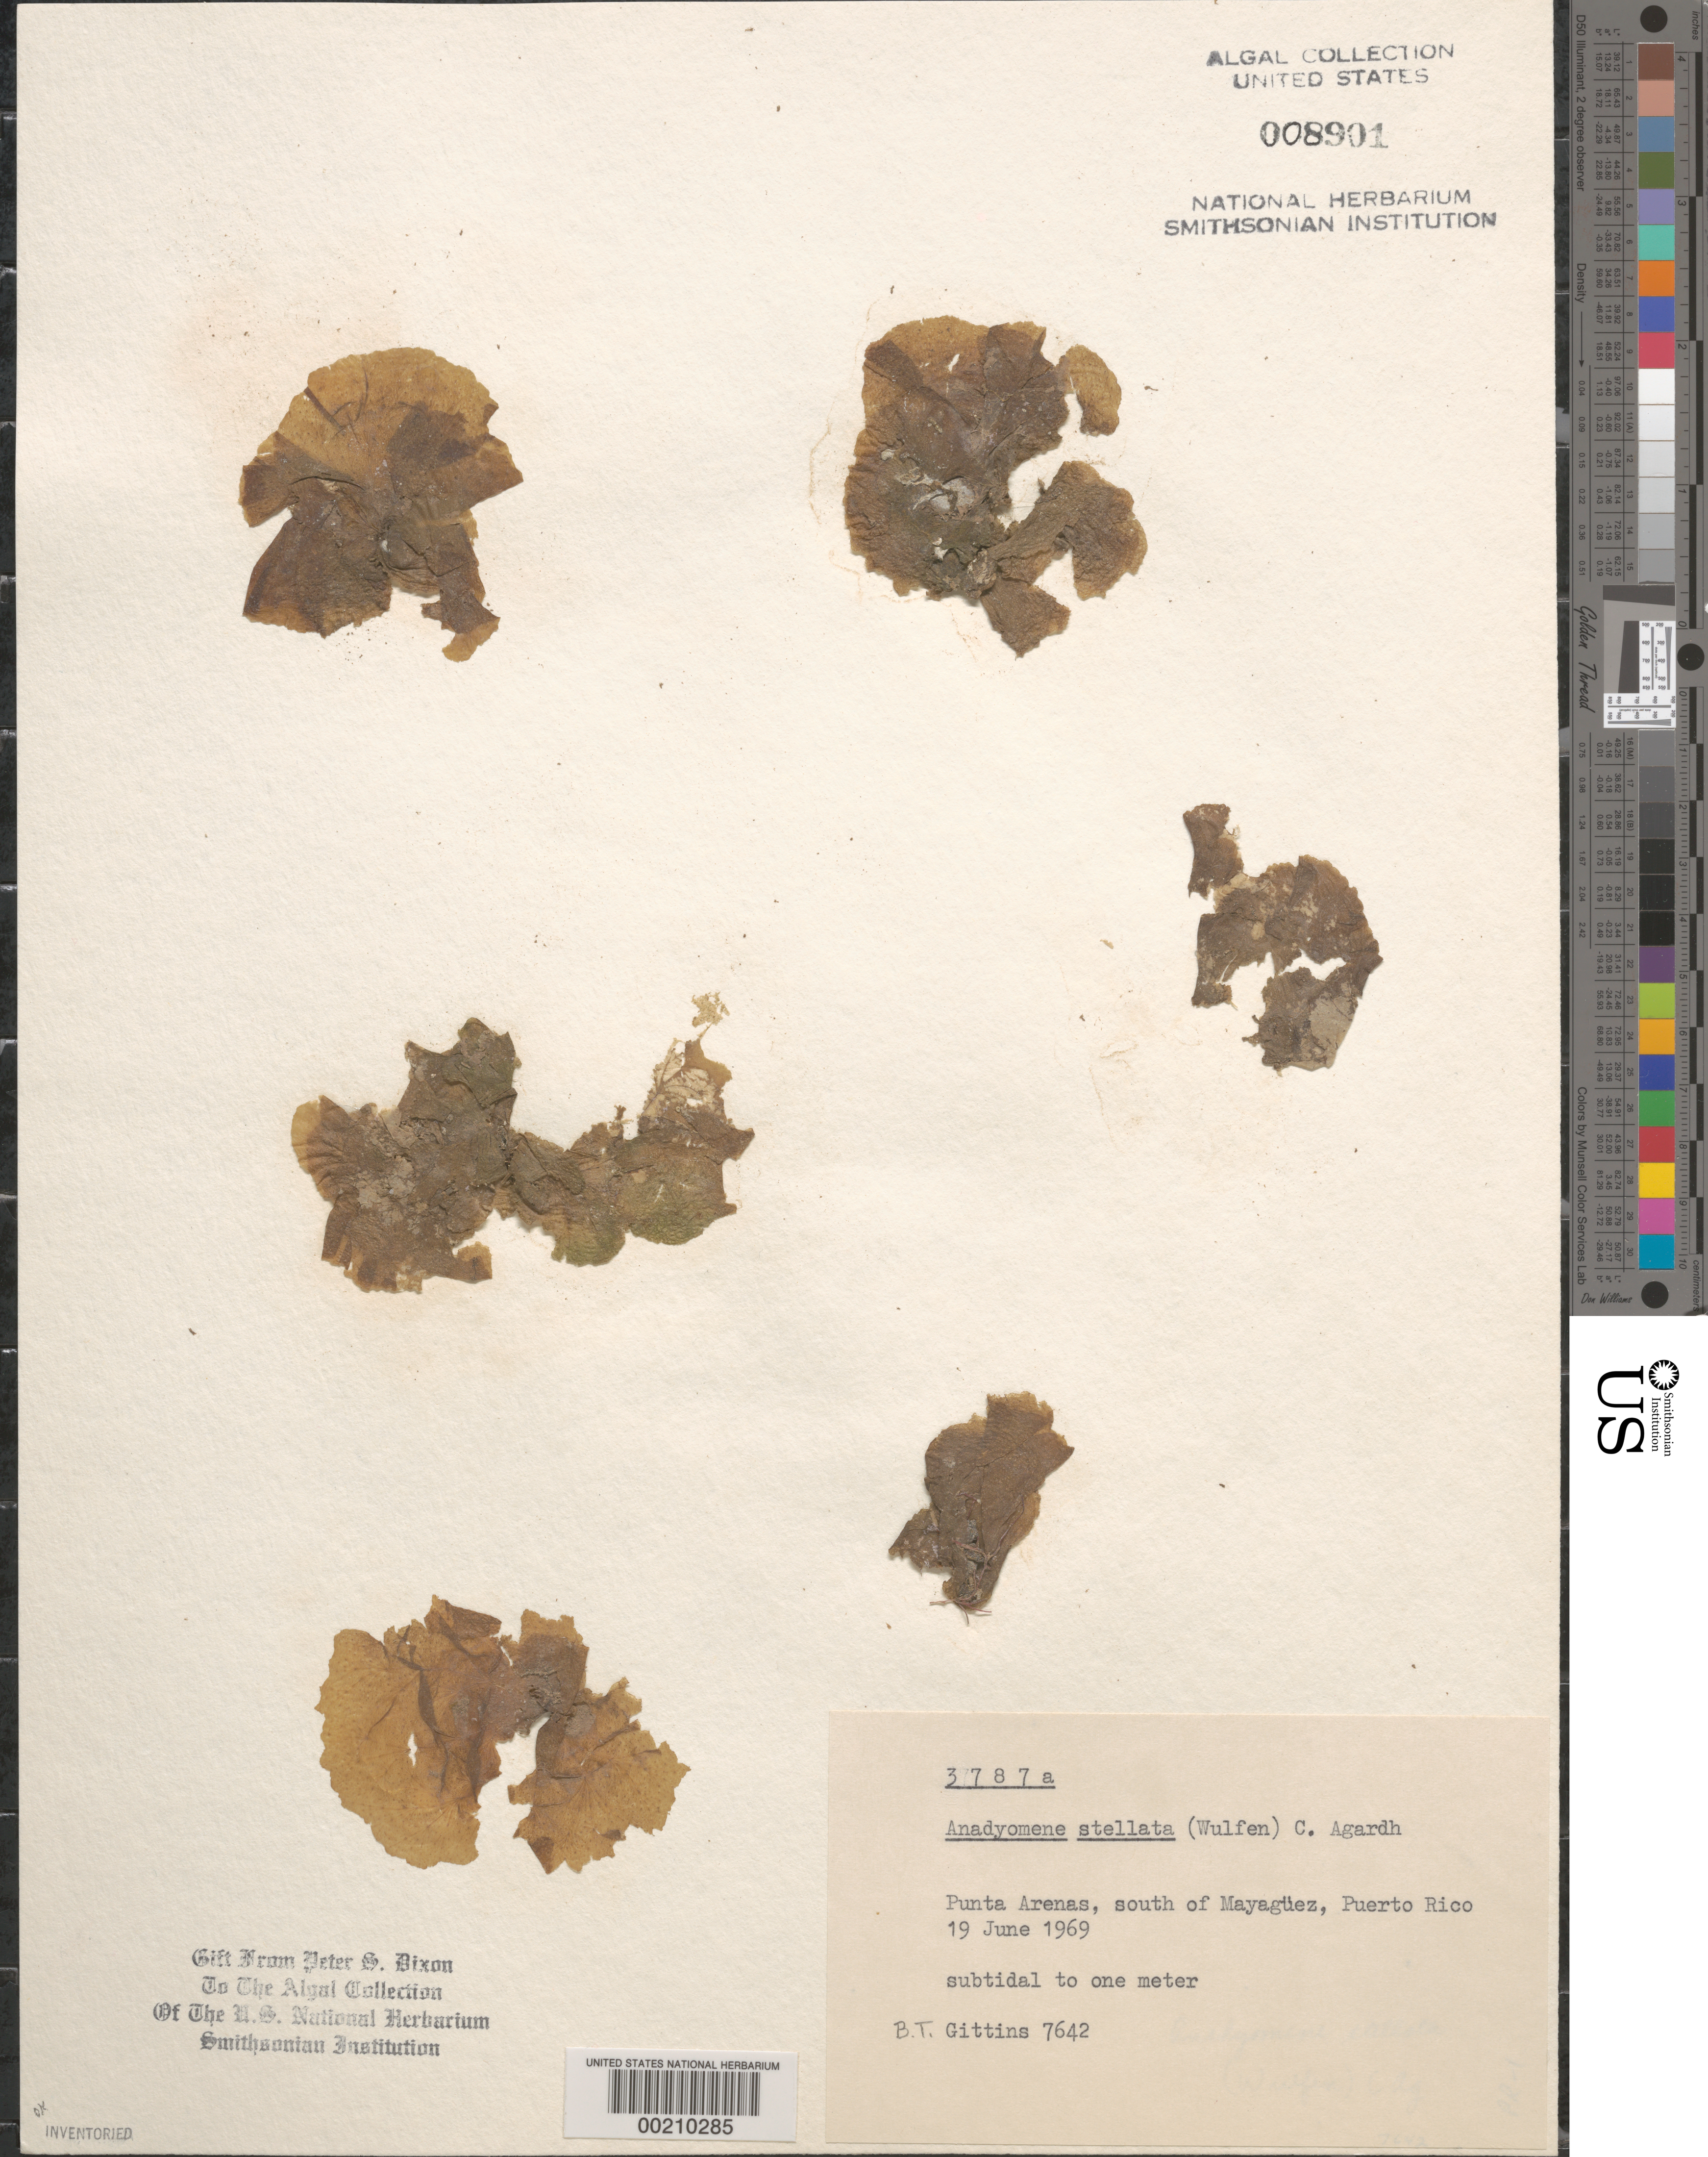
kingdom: Plantae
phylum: Chlorophyta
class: Ulvophyceae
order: Cladophorales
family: Anadyomenaceae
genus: Anadyomene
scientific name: Anadyomene stellata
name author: (Wulfen) C. Agardh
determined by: Dixon, P. S.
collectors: B. Gittins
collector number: BTG 7642 & PSD 3787A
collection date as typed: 19 Jun 1969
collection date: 1969-06-19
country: Puerto Rico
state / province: Mayaguez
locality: Punta arenas, south of mayaguez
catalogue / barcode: US 8901